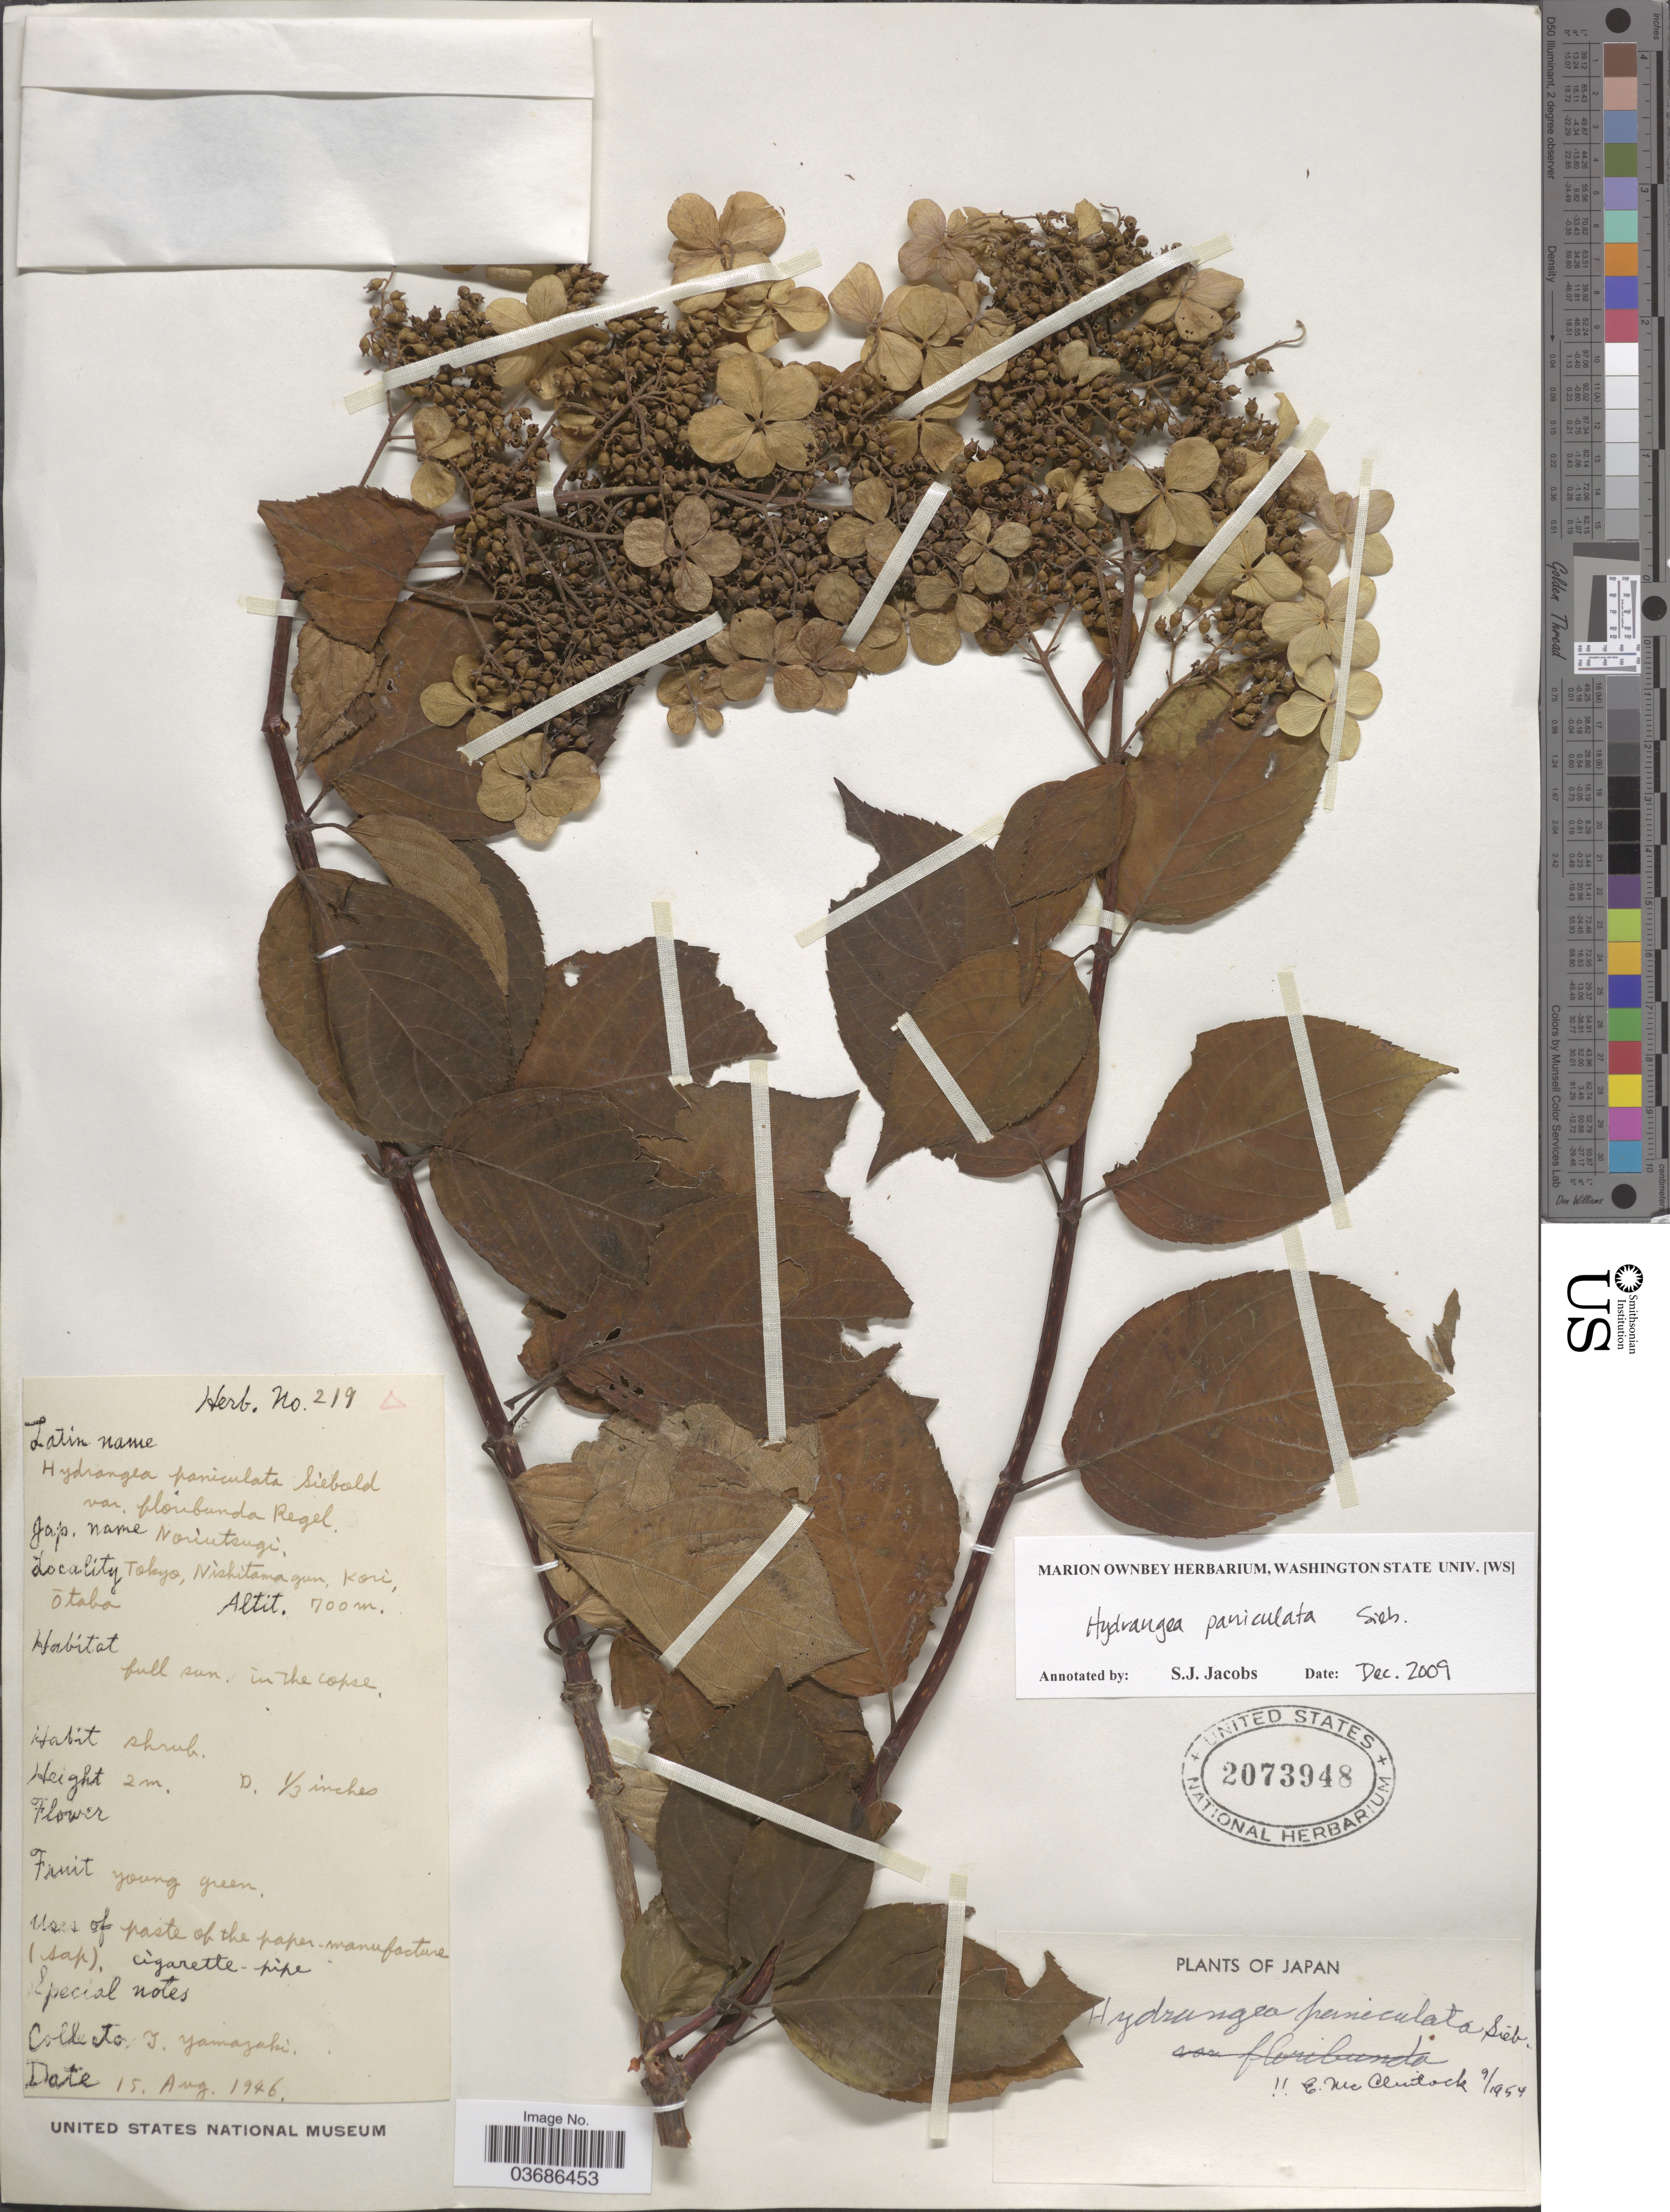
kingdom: Plantae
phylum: Tracheophyta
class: Magnoliopsida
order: Cornales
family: Hydrangeaceae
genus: Hydrangea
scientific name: Hydrangea paniculata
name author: Siebold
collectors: T. Yamazaki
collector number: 219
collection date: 1946-08-15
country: Japan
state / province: Tokyo, Federal City of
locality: Tokyo, Nishitamagun, Kori, Ōtaba.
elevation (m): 700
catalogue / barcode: US 2073948